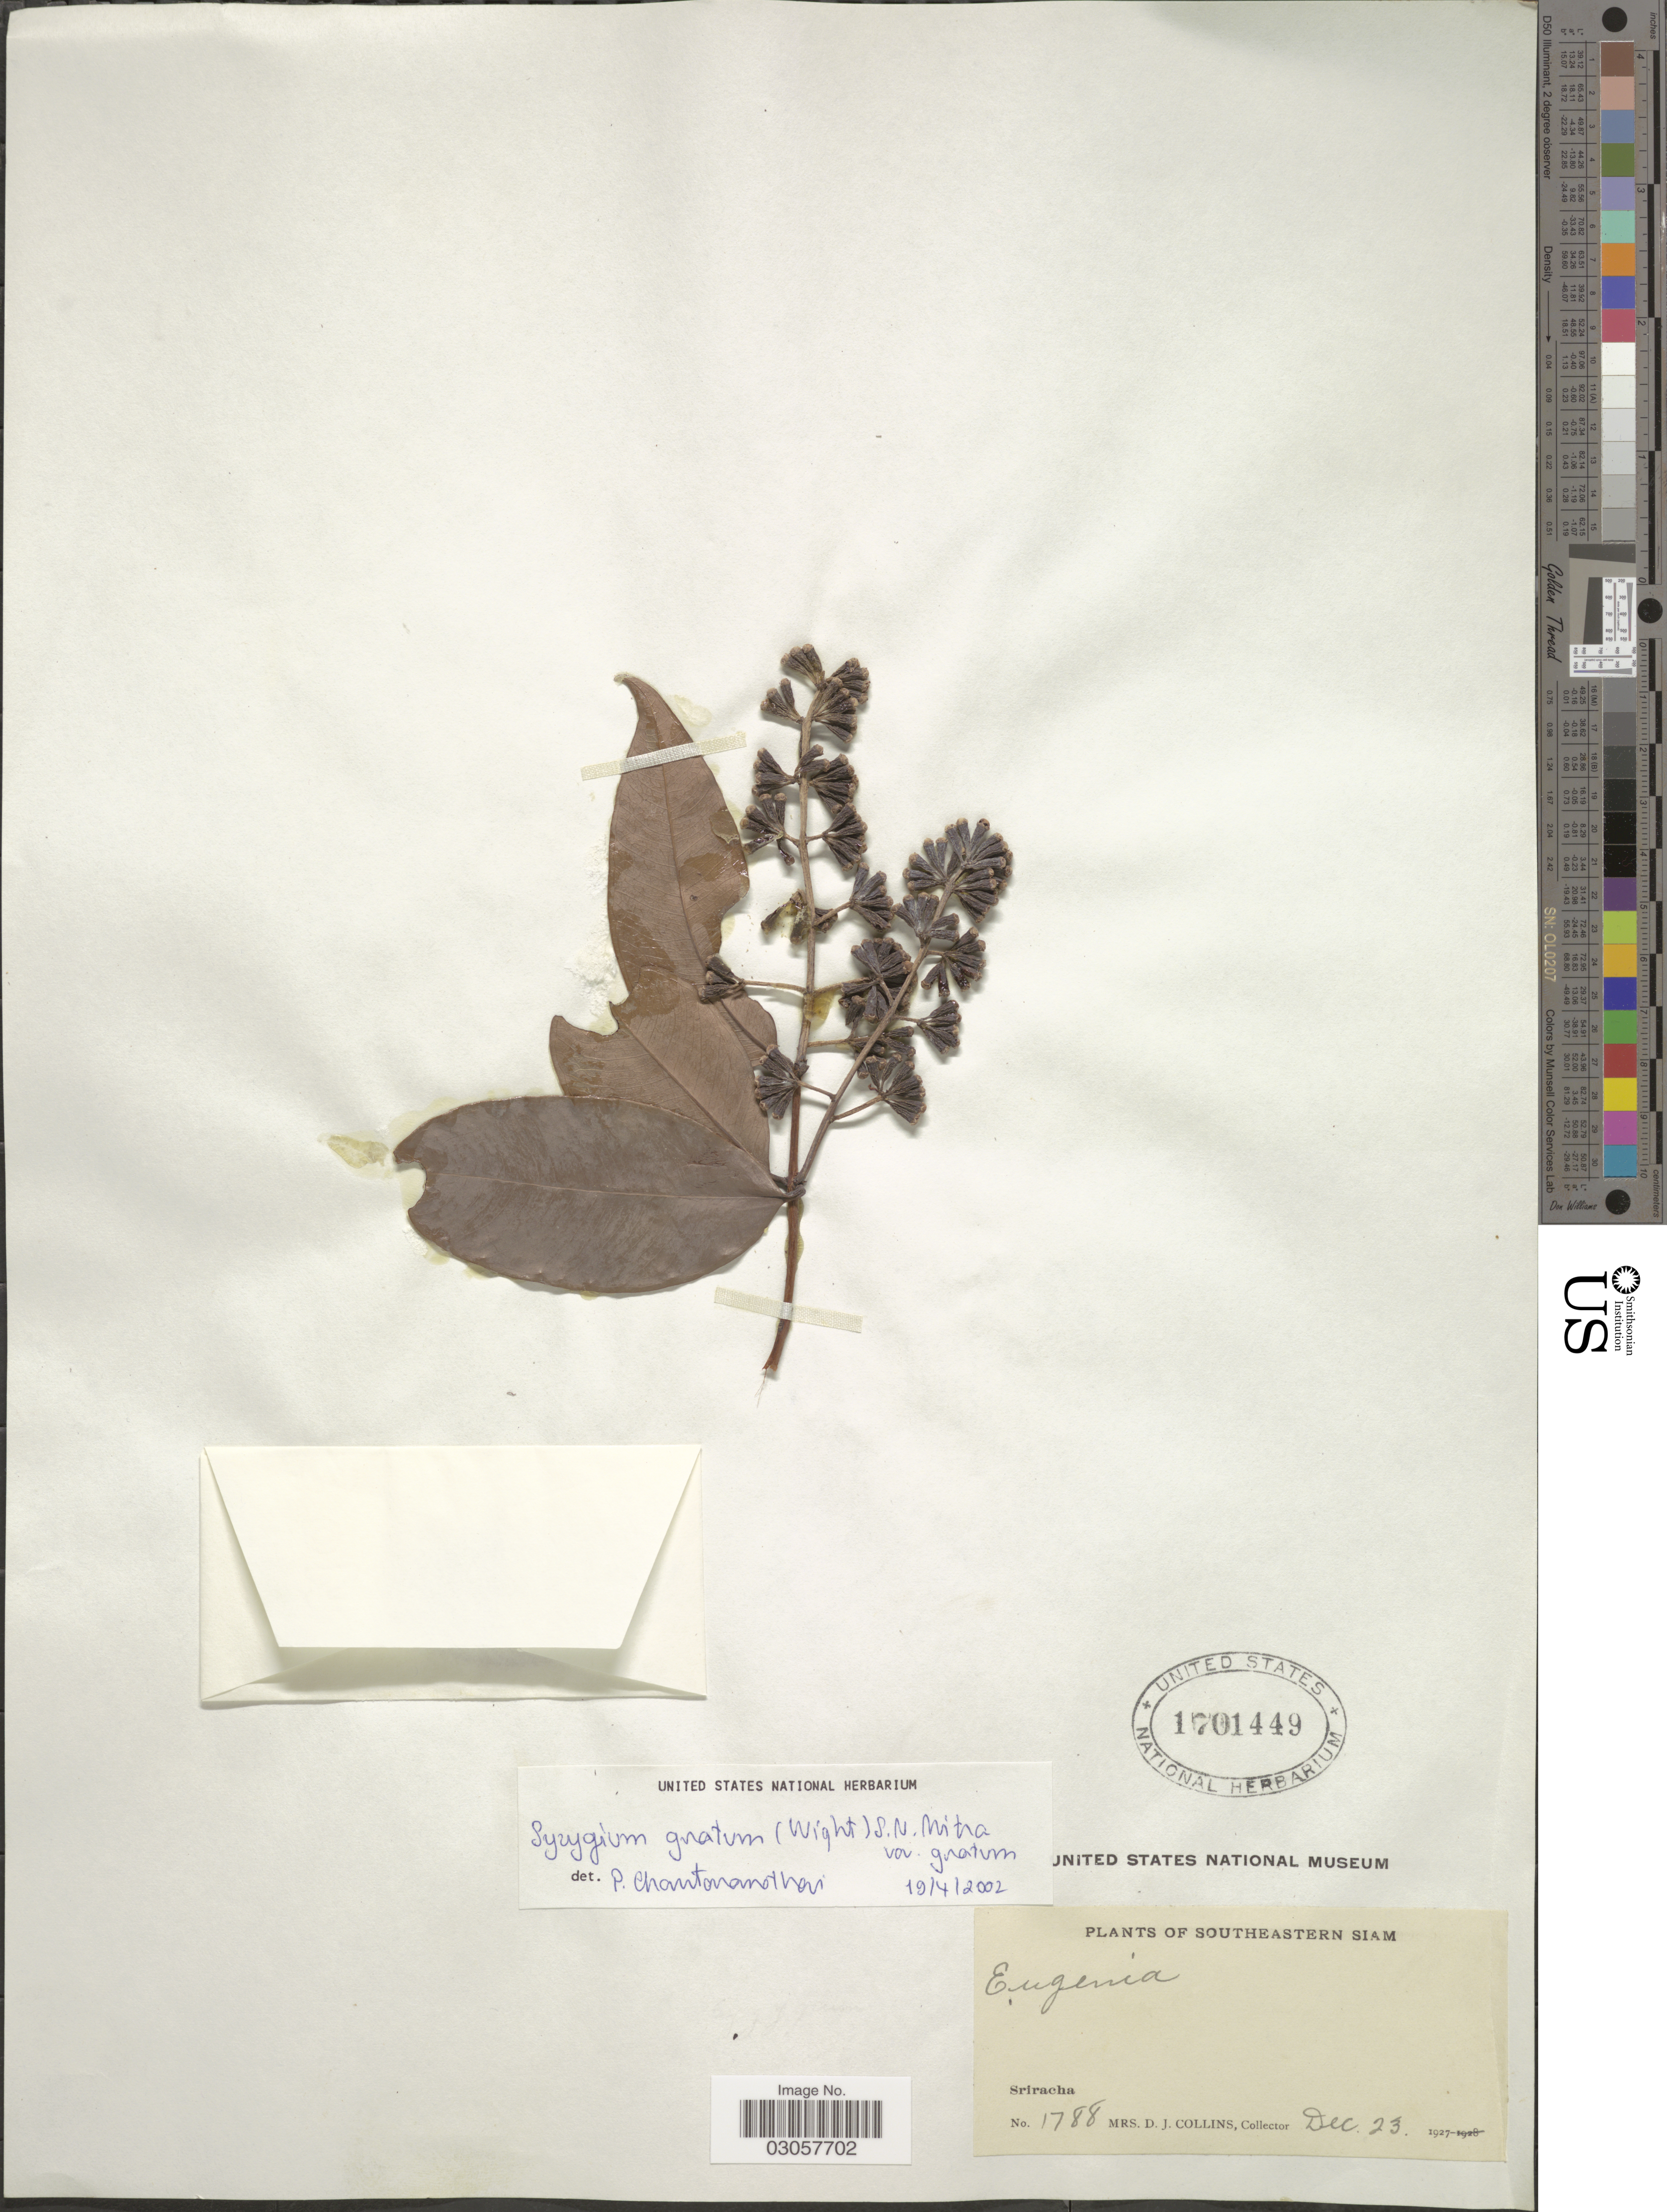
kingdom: Plantae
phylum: Tracheophyta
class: Magnoliopsida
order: Myrtales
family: Myrtaceae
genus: Syzygium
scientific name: Syzygium gratum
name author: (Wight) S.N.Mitra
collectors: Mrs. D. J. Collins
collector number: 1788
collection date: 1927-12-23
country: Thailand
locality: Southeastern Siam. Sriracha.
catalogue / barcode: US 1701449